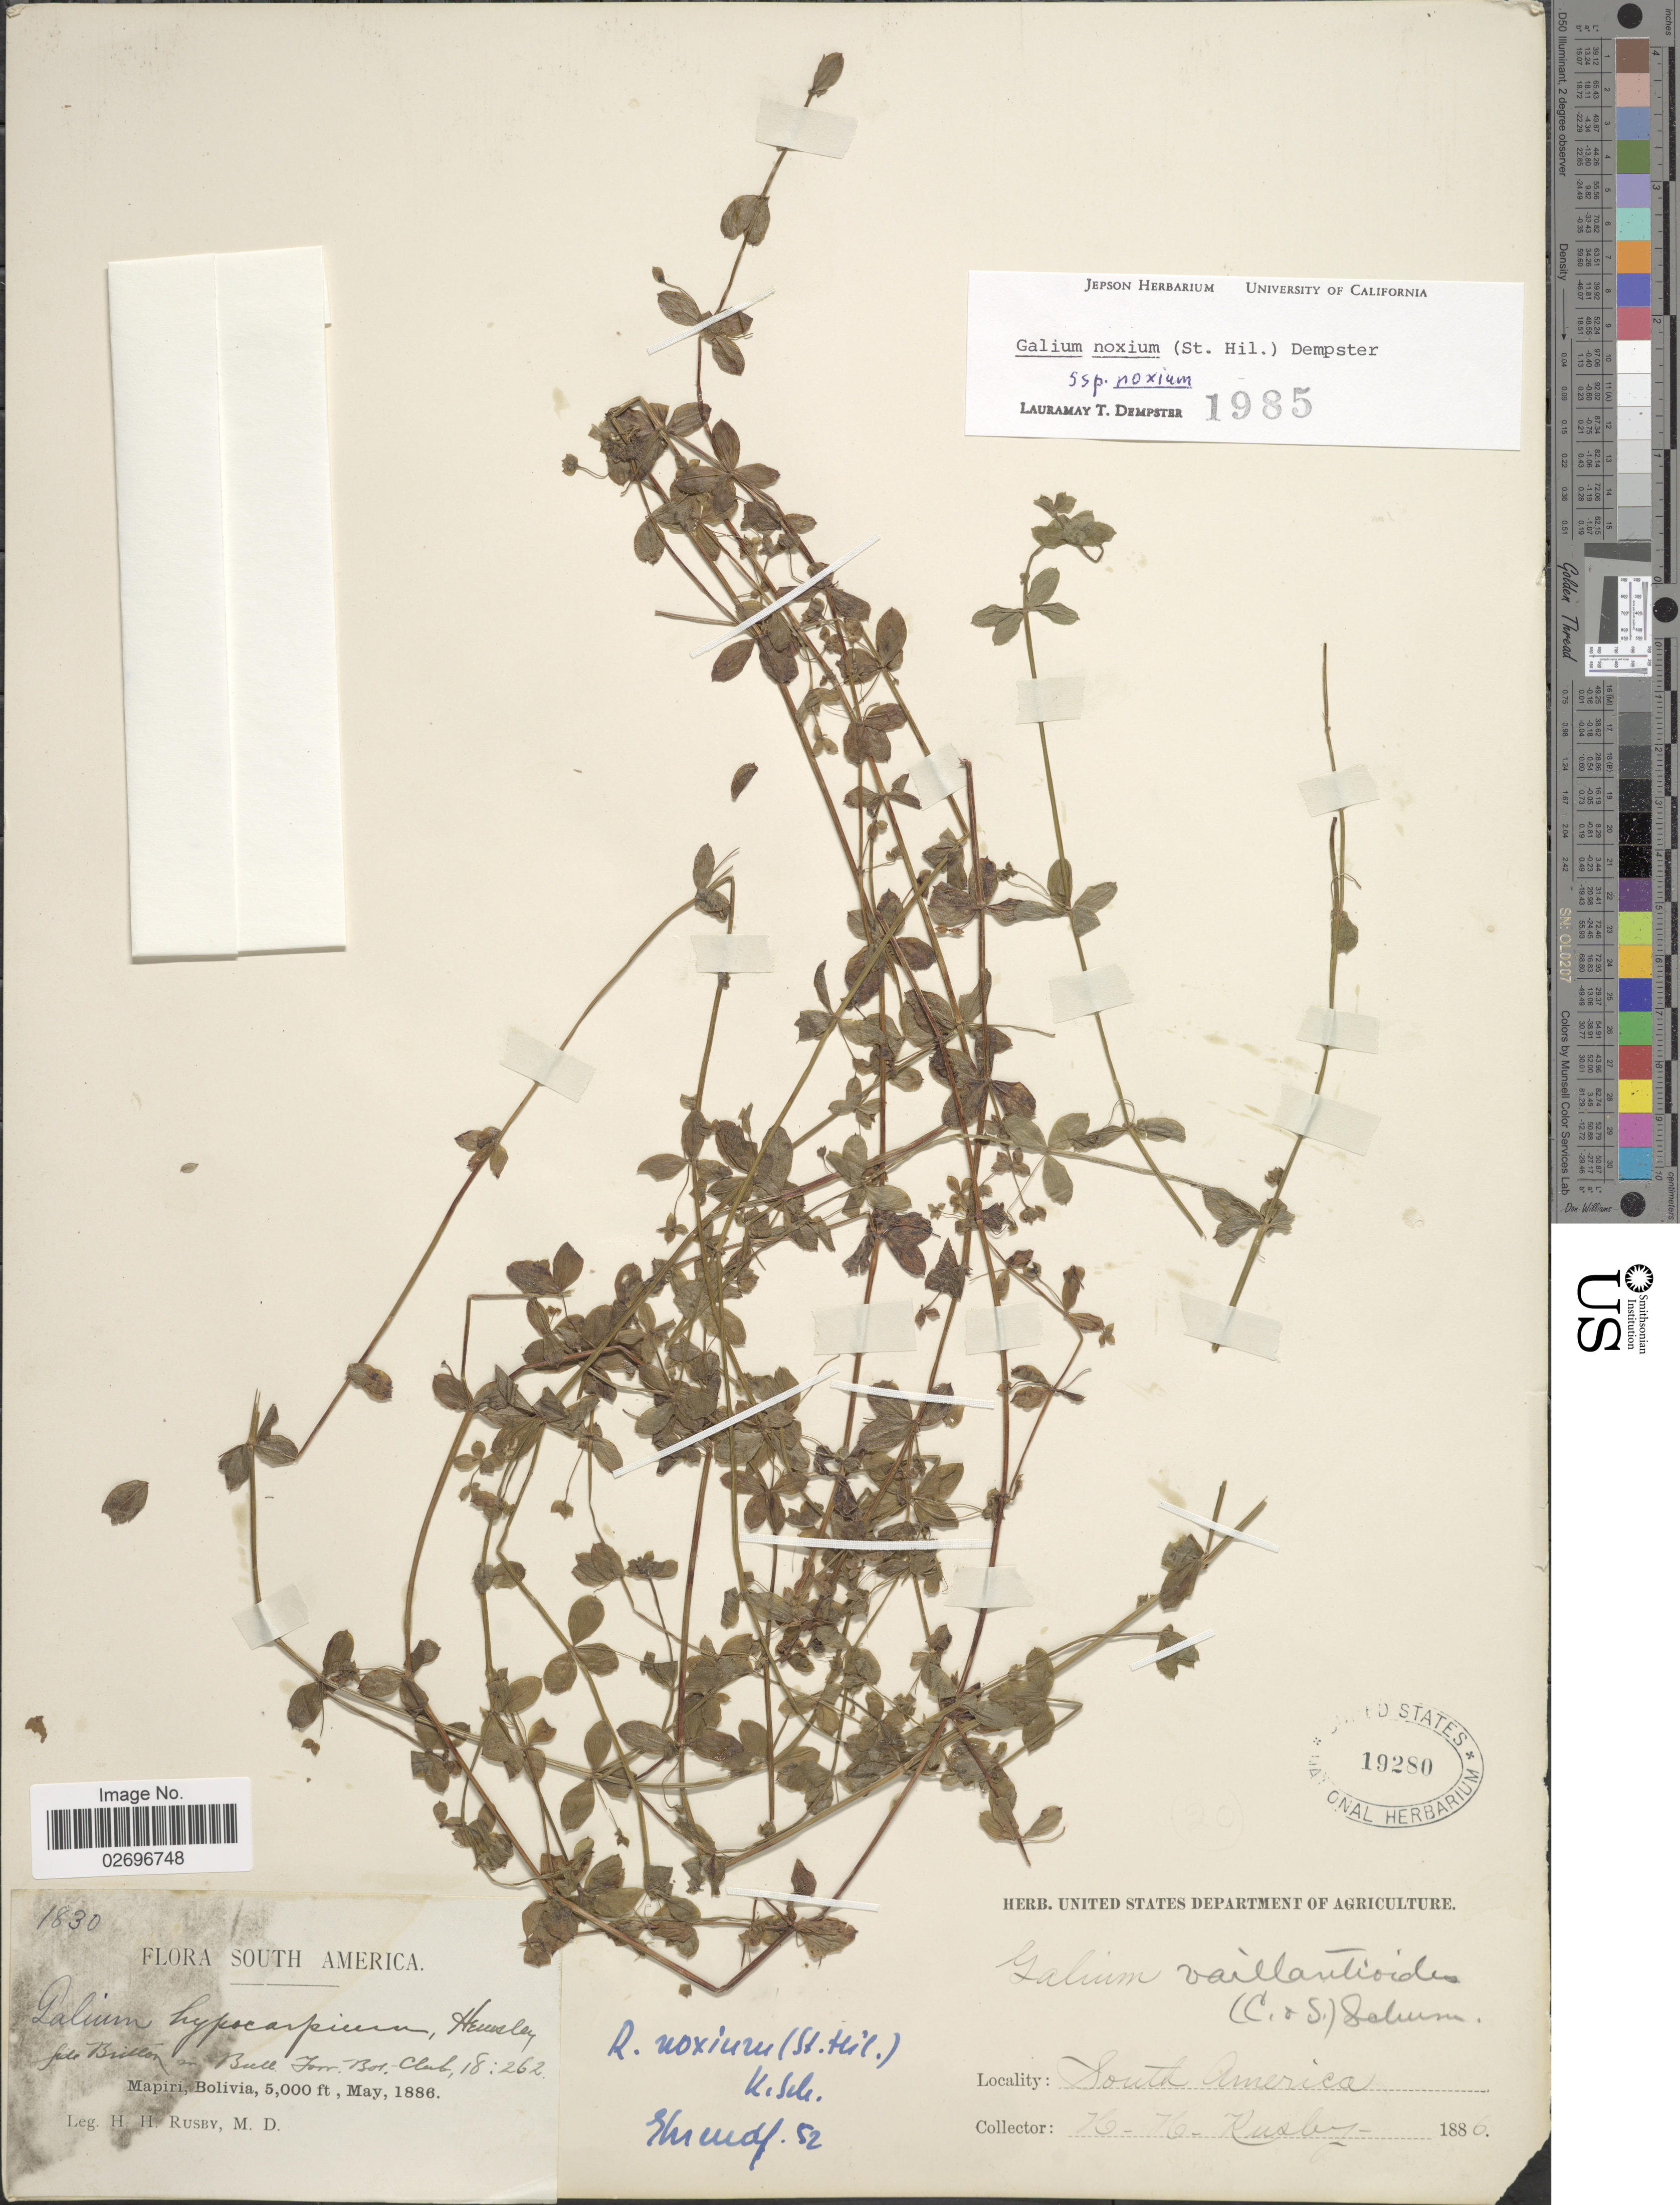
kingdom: Plantae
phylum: Tracheophyta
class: Magnoliopsida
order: Gentianales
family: Rubiaceae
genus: Galium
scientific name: Galium noxium subsp. noxium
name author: (A. St.-Hil.) Dempster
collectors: H. H. Rusby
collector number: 1830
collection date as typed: May, 1886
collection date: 1886-05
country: Bolivia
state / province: La Páz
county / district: Larecaja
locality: Mapiri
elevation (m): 1524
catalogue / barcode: US 19280